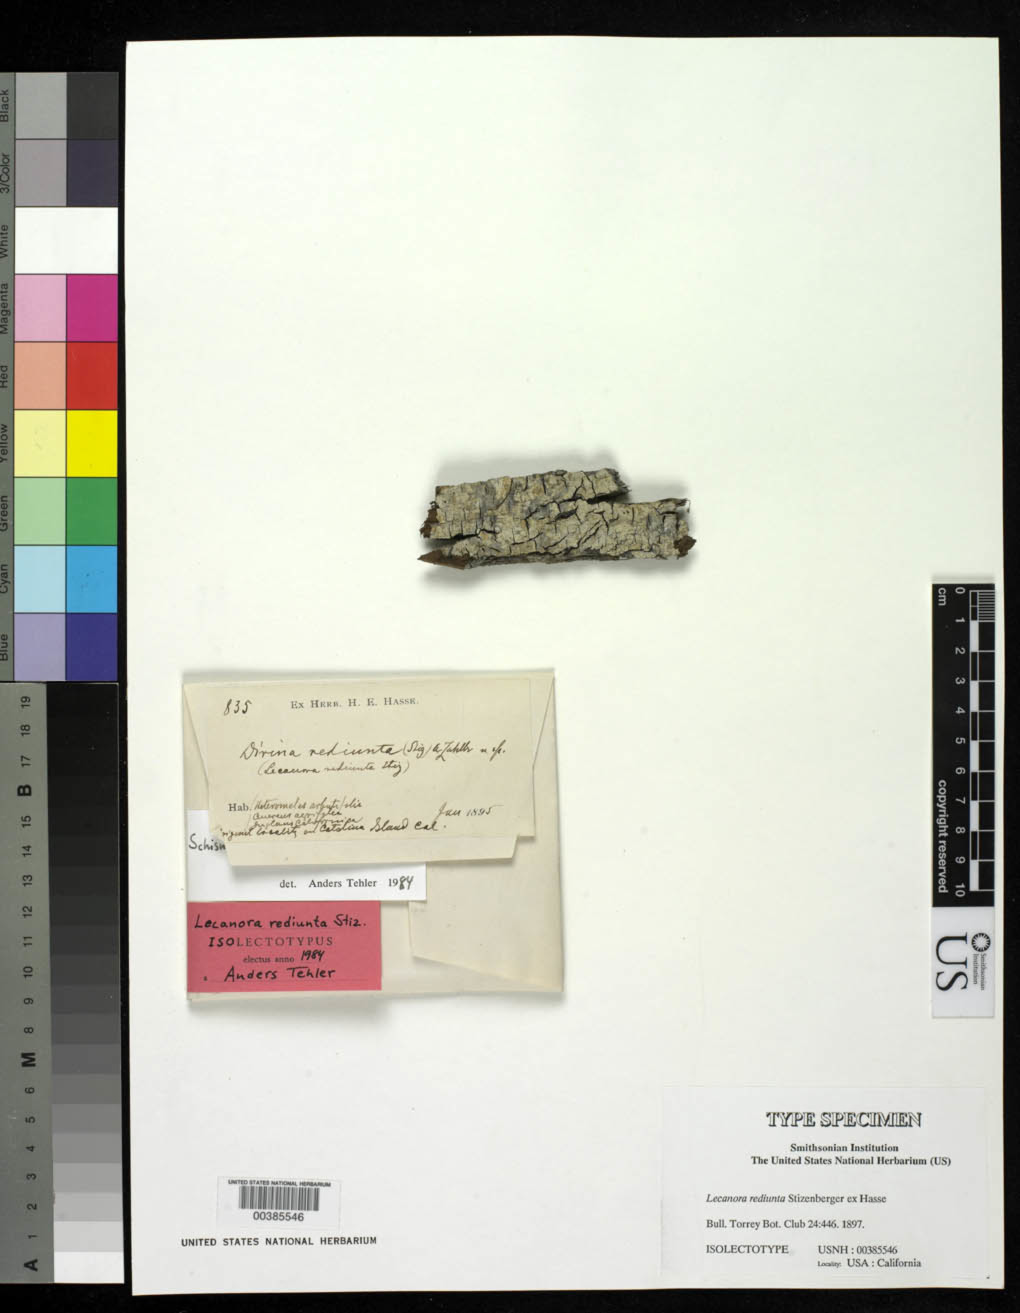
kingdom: Fungi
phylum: Ascomycota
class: Lecanoromycetes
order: Lecanorales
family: Lecanoraceae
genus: Lecanora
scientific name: Lecanora rediunta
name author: Stizenb. ex Hasse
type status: Isolectotype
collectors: H. E. Hasse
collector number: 835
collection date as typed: Jan 1895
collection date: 1895-01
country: United States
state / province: California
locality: Santa Catolina Island.